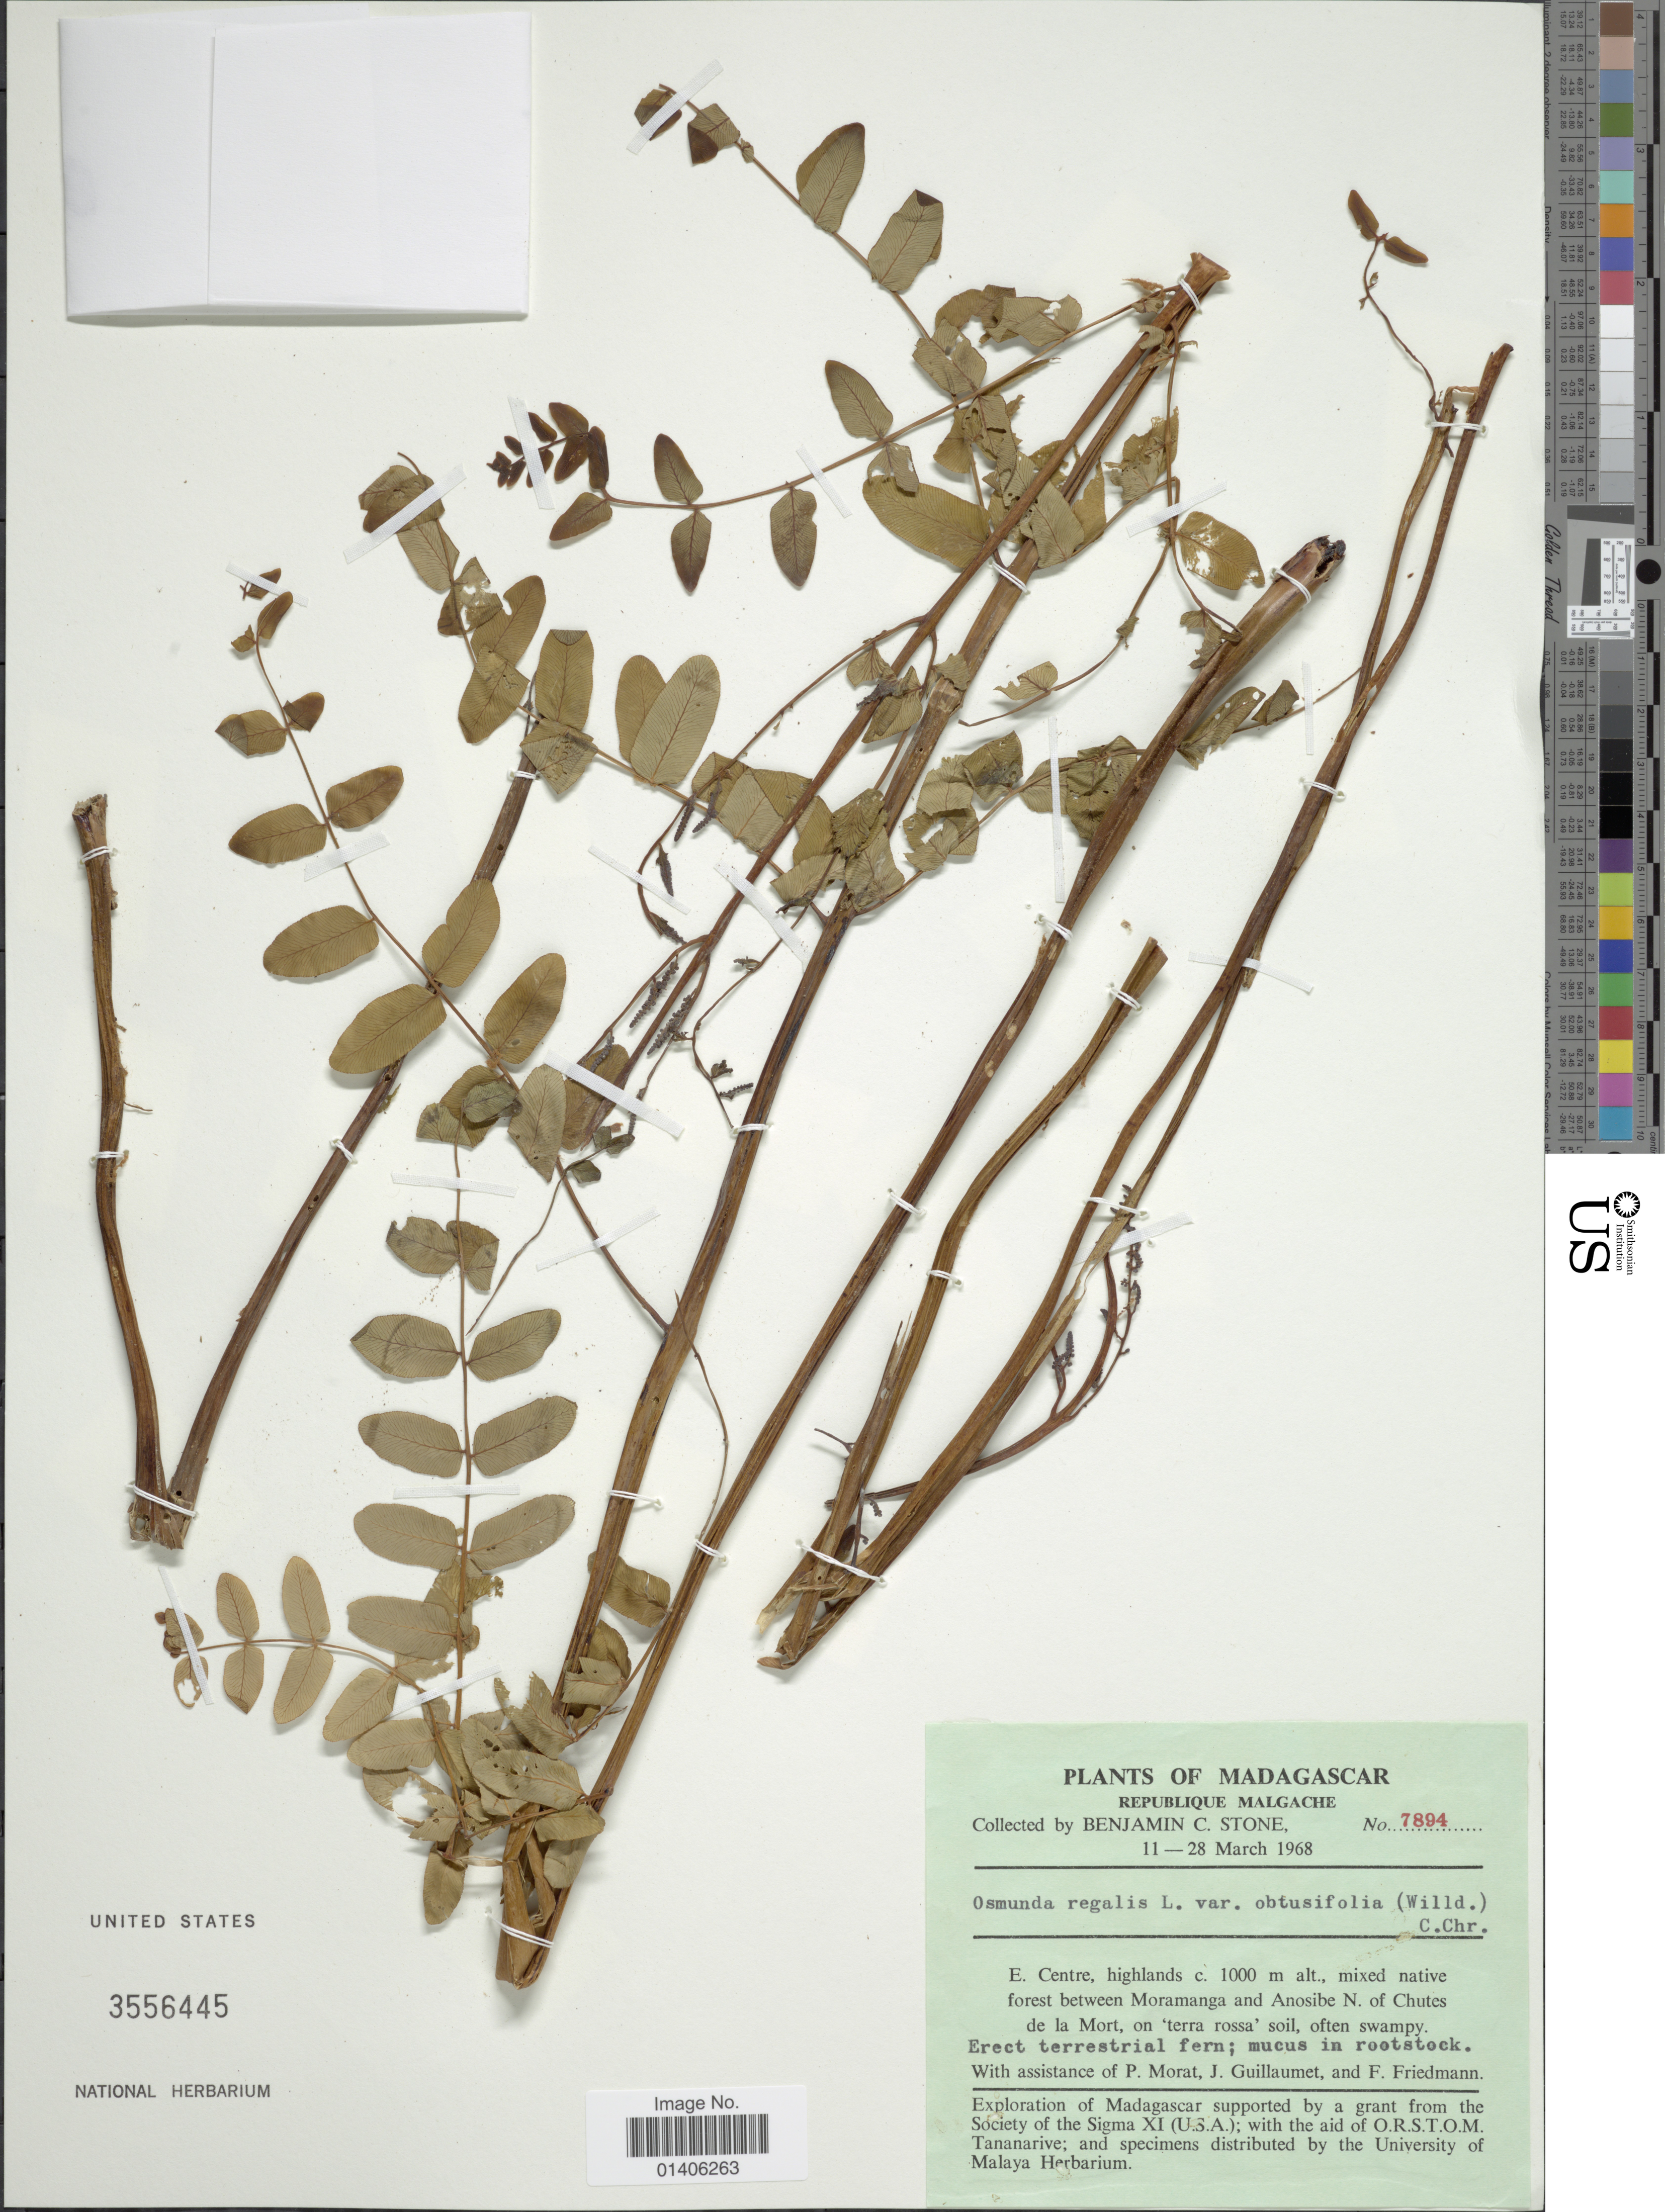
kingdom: Plantae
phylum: Tracheophyta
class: Polypodiopsida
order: Osmundales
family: Osmundaceae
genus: Osmunda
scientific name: Osmunda regalis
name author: L.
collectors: B. C. Stone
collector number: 7894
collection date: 1968-03-11/1968-03-28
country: Madagascar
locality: Republique Malagache, E Centre, highlands, mixed native forest between Moramanga and Anosibe N of Chutes de la Mort, on 'terra rossa'soil, often swampy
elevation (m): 1000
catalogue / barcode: US 3556445